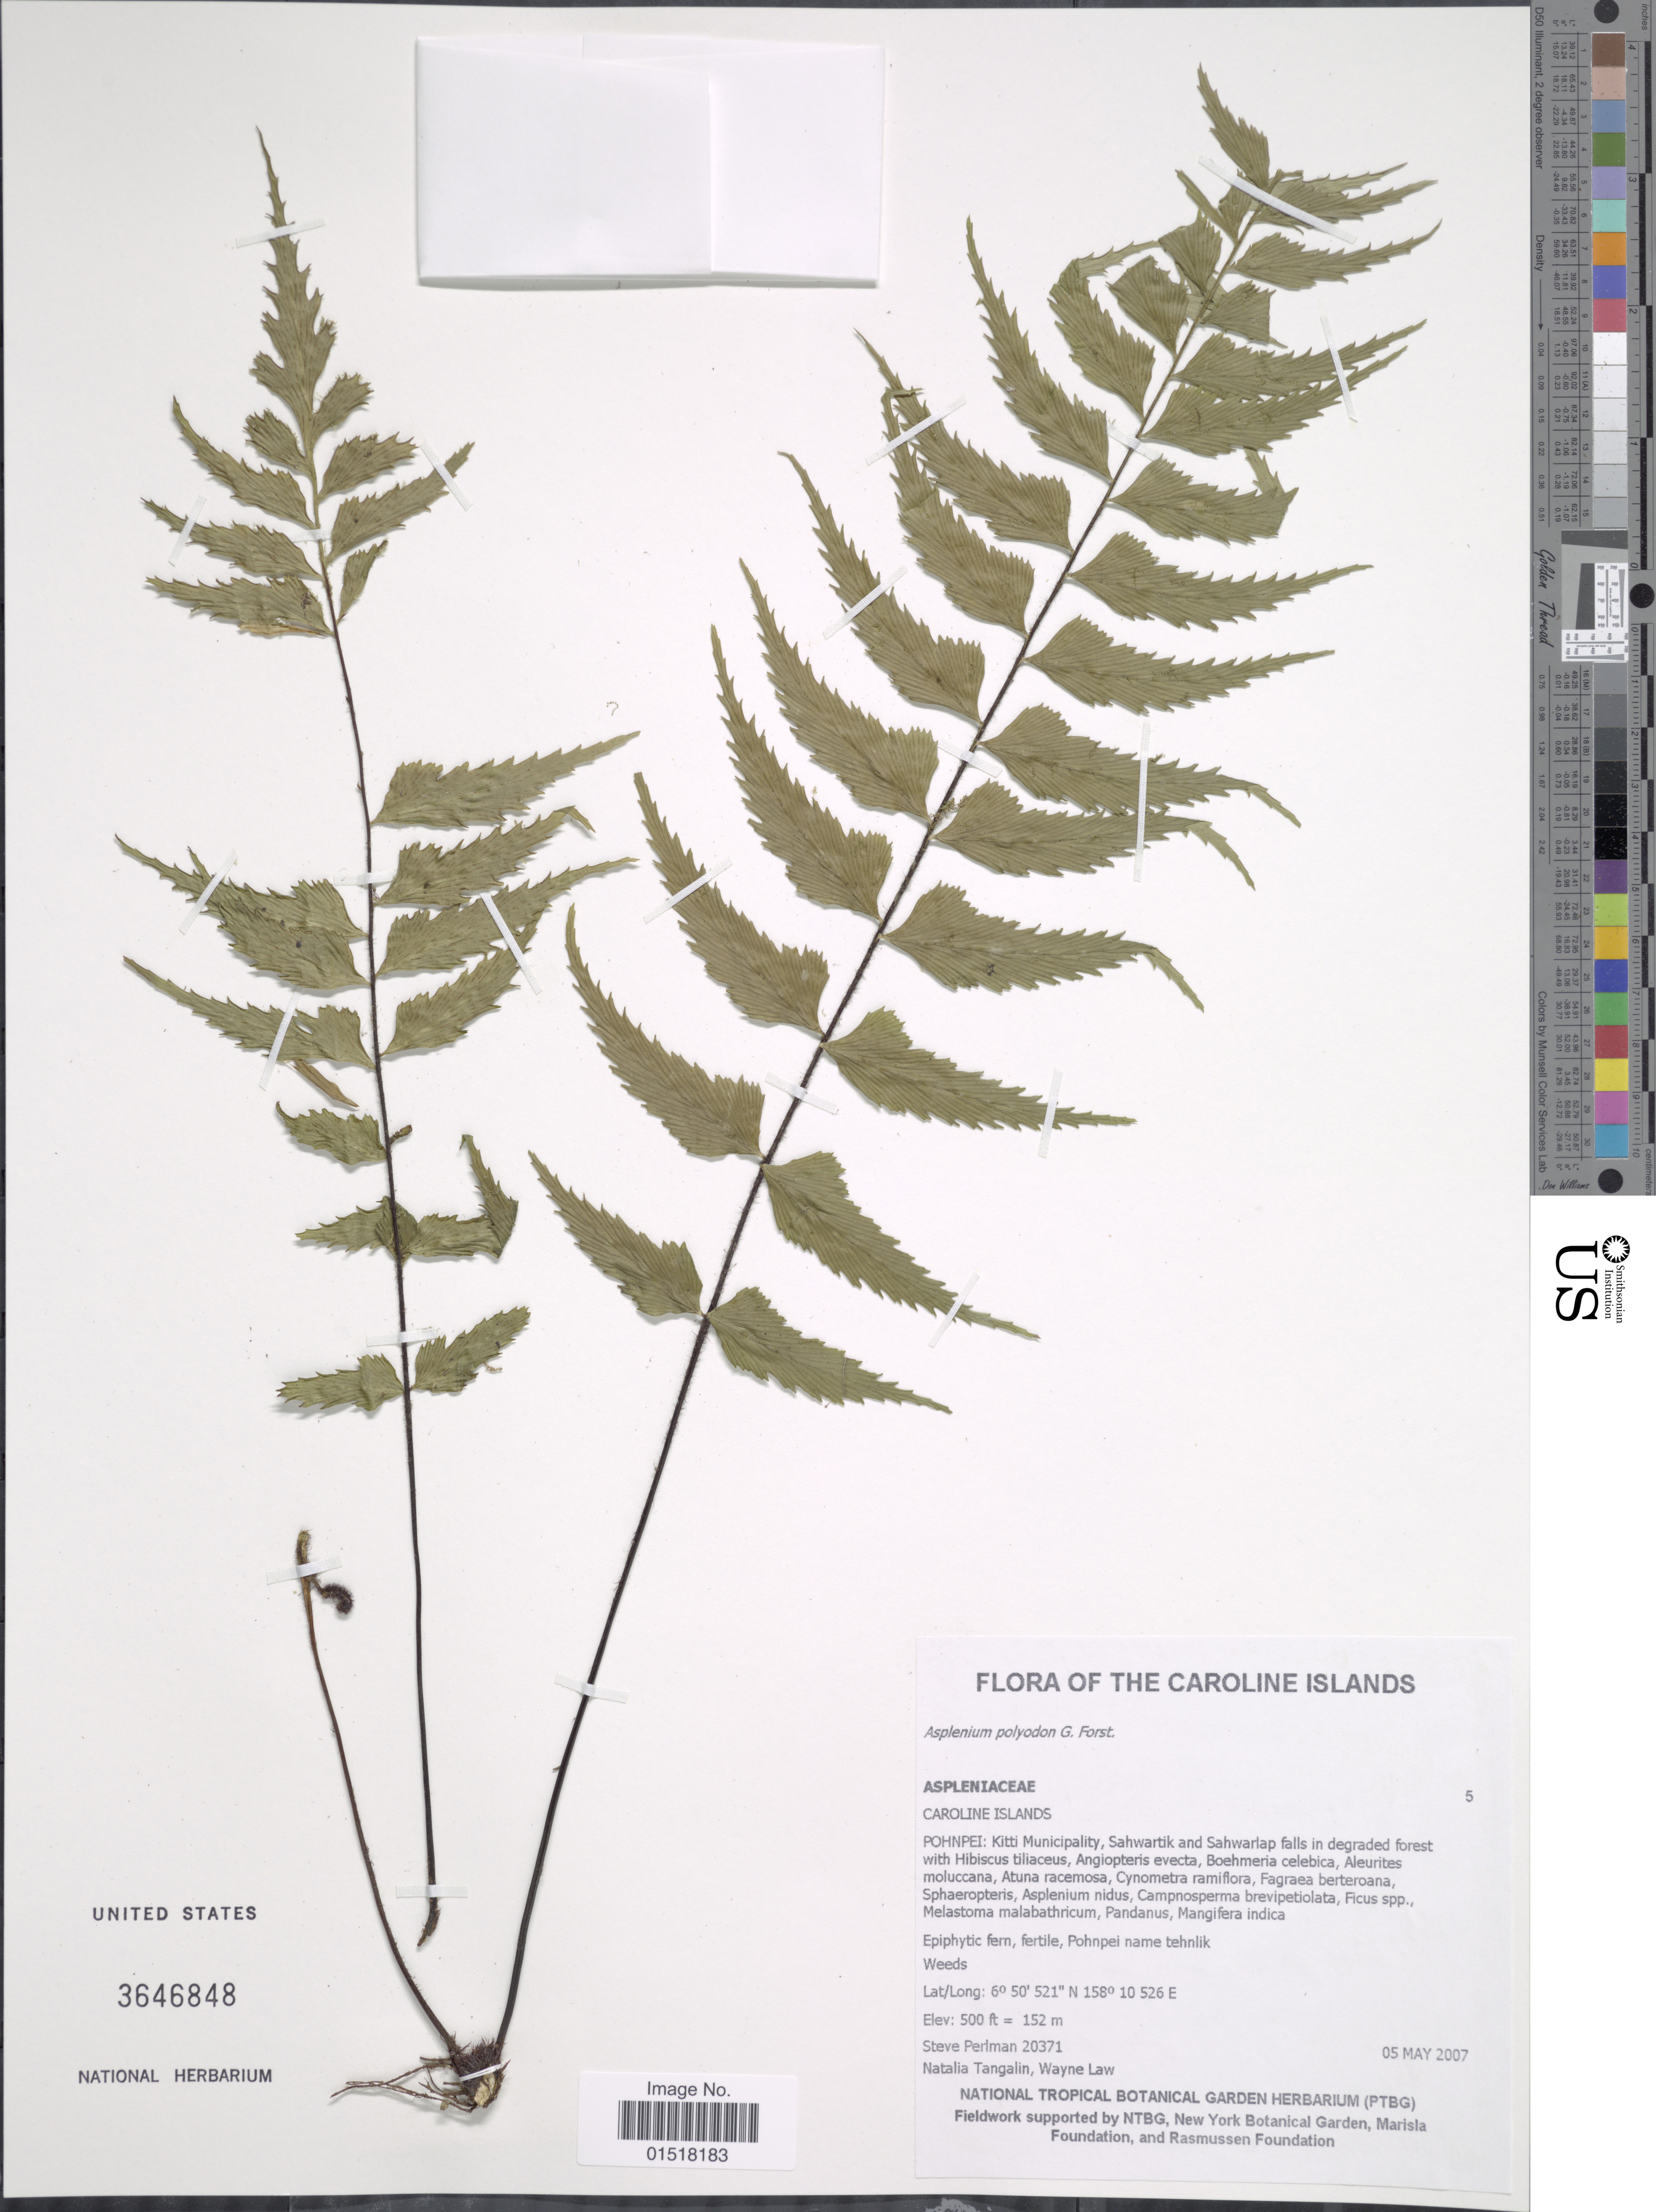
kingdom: Plantae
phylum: Tracheophyta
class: Polypodiopsida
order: Polypodiales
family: Aspleniaceae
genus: Asplenium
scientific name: Asplenium polyodon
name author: G. Forst.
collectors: S. Perlman, N. Tangalin & W. Law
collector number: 20371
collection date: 2007-05-05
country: Micronesia, Federated States of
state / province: Pohnpei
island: Pohnpei [Ponape]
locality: Caroline Islands. Pohnpei: Kitti Municipality, Sahwartik and Sahwarlap falls in degraded forest.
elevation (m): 152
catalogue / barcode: US 3646848